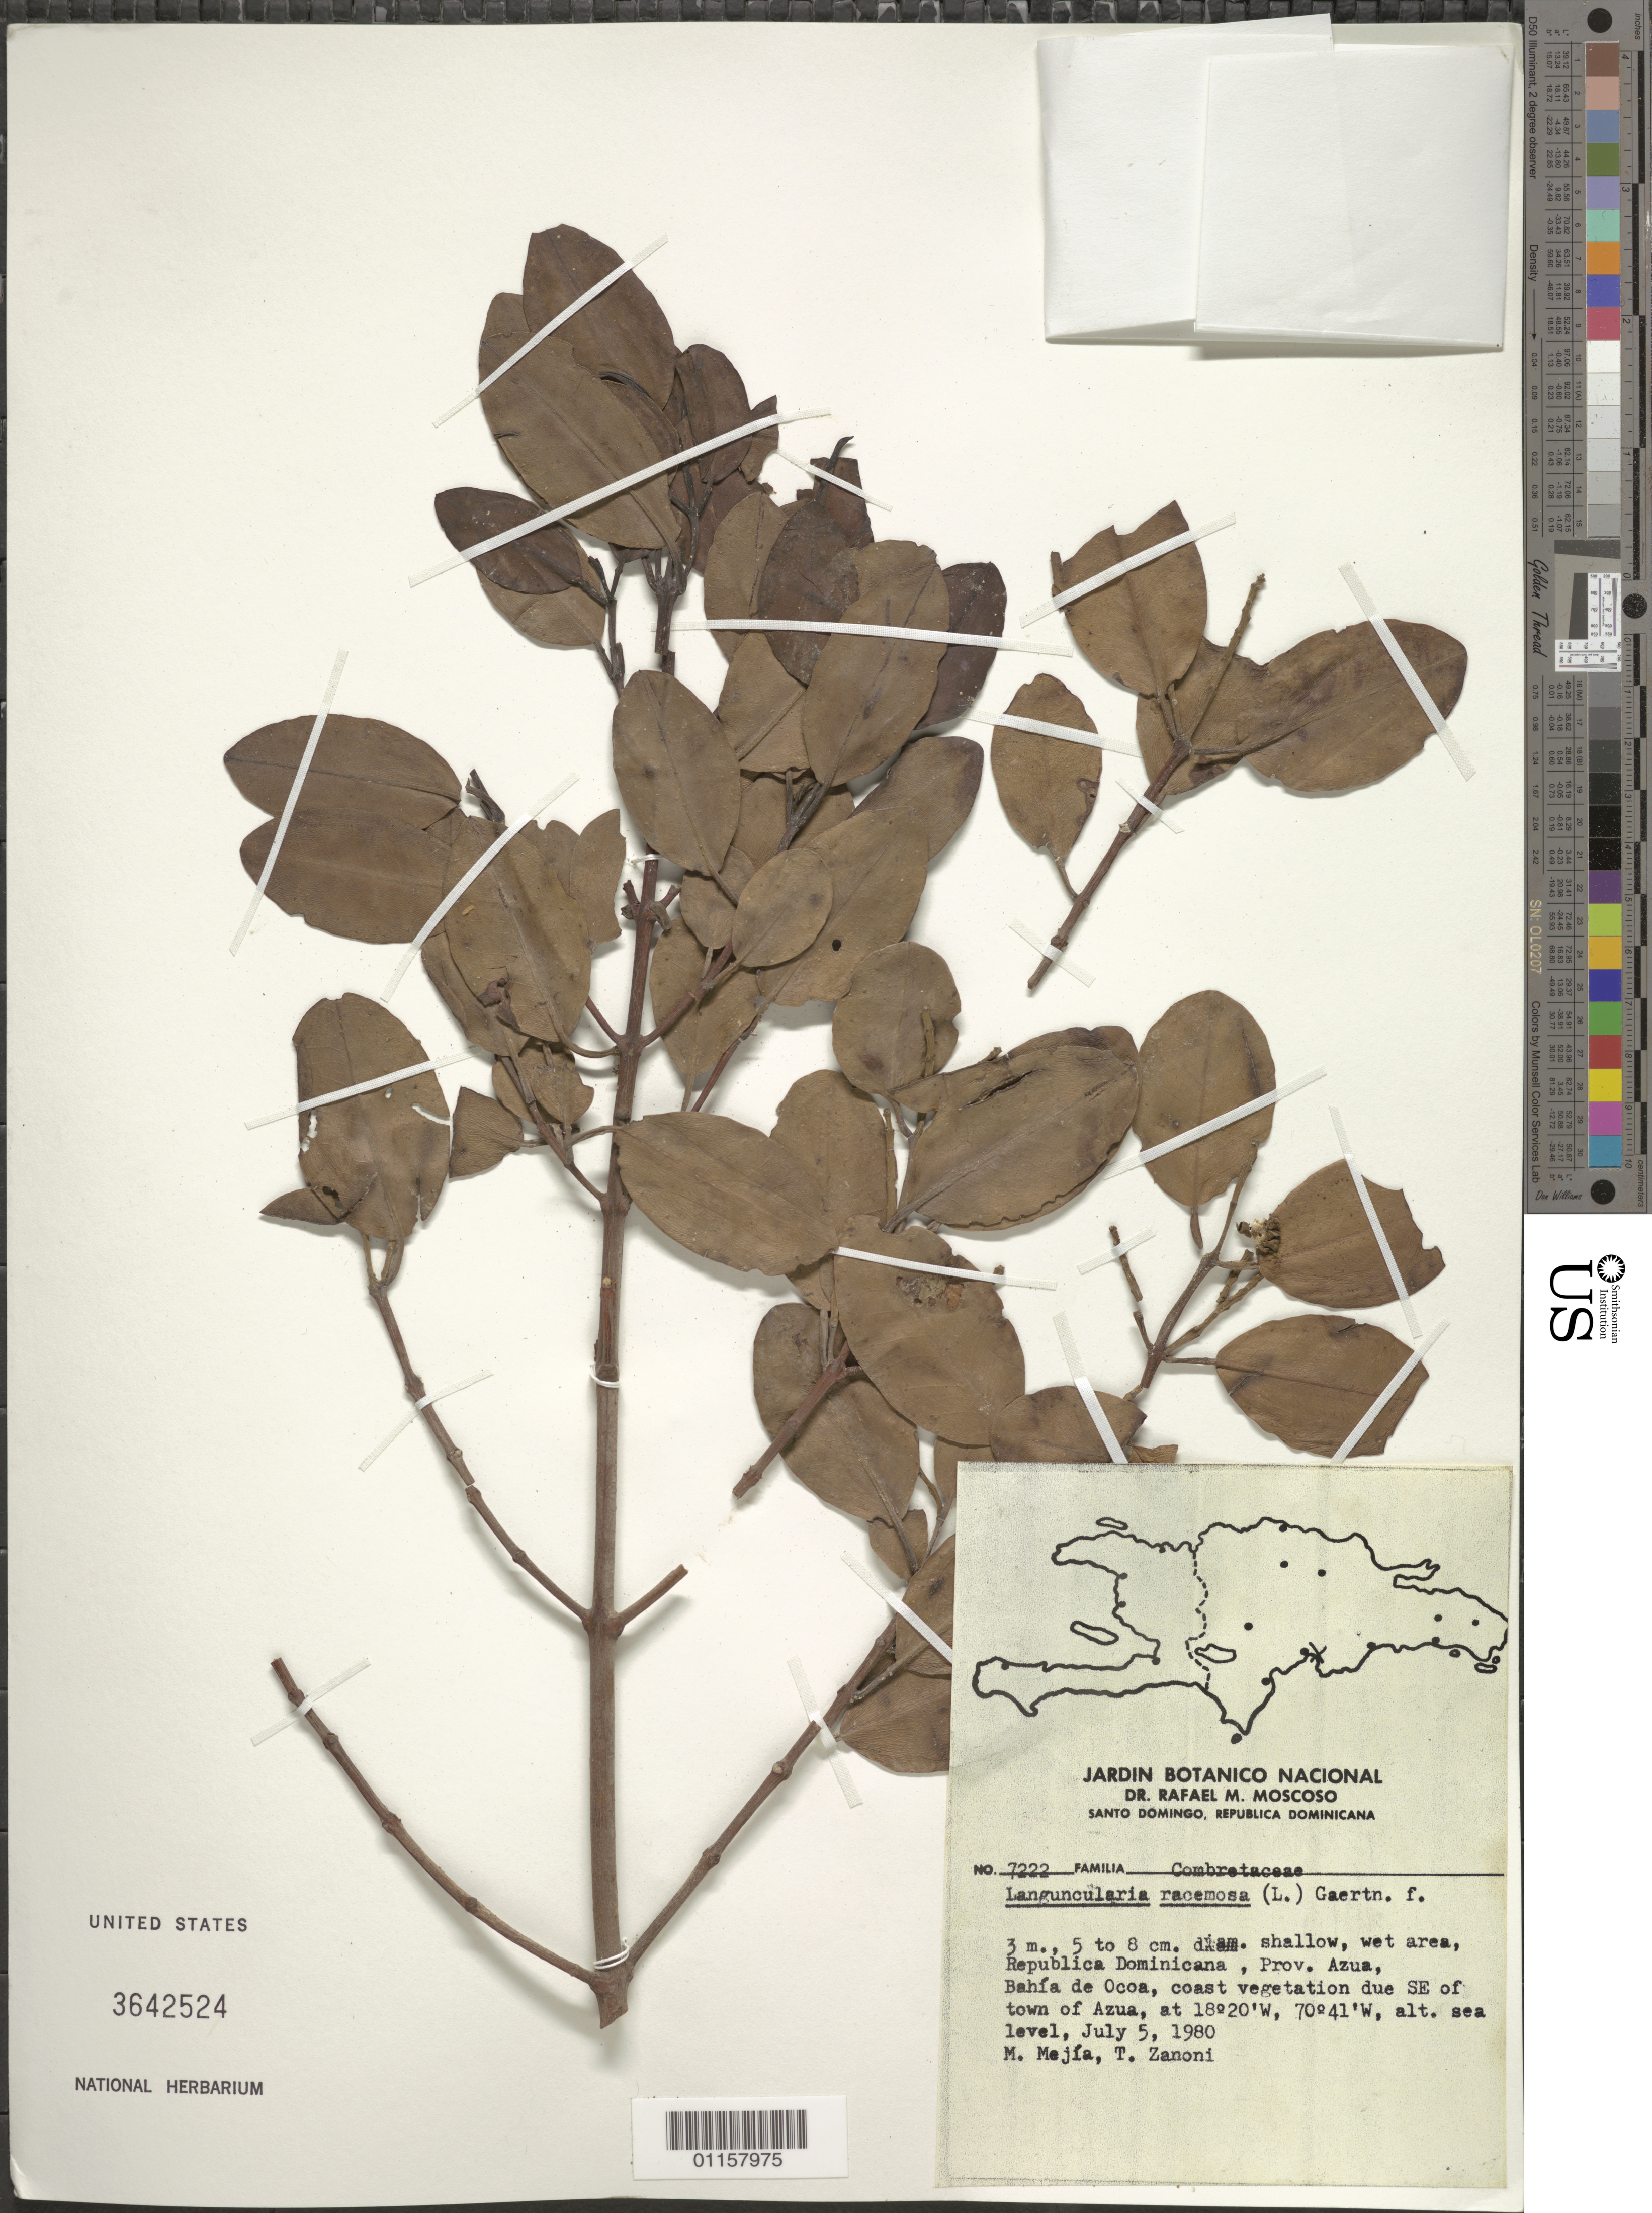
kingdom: Plantae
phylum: Tracheophyta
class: Magnoliopsida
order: Myrtales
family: Combretaceae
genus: Laguncularia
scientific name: Laguncularia racemosa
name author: (L.) C.F. Gaertn.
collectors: M. Mejia & T. A. Zanoni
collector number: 7222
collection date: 1980-07-05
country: Dominican Republic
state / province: Azua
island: Hispaniola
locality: Bahía de Ocoa, due SE of town of Azua.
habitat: Shallow, wet area; coast vegetation.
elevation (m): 0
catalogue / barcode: US 3642524